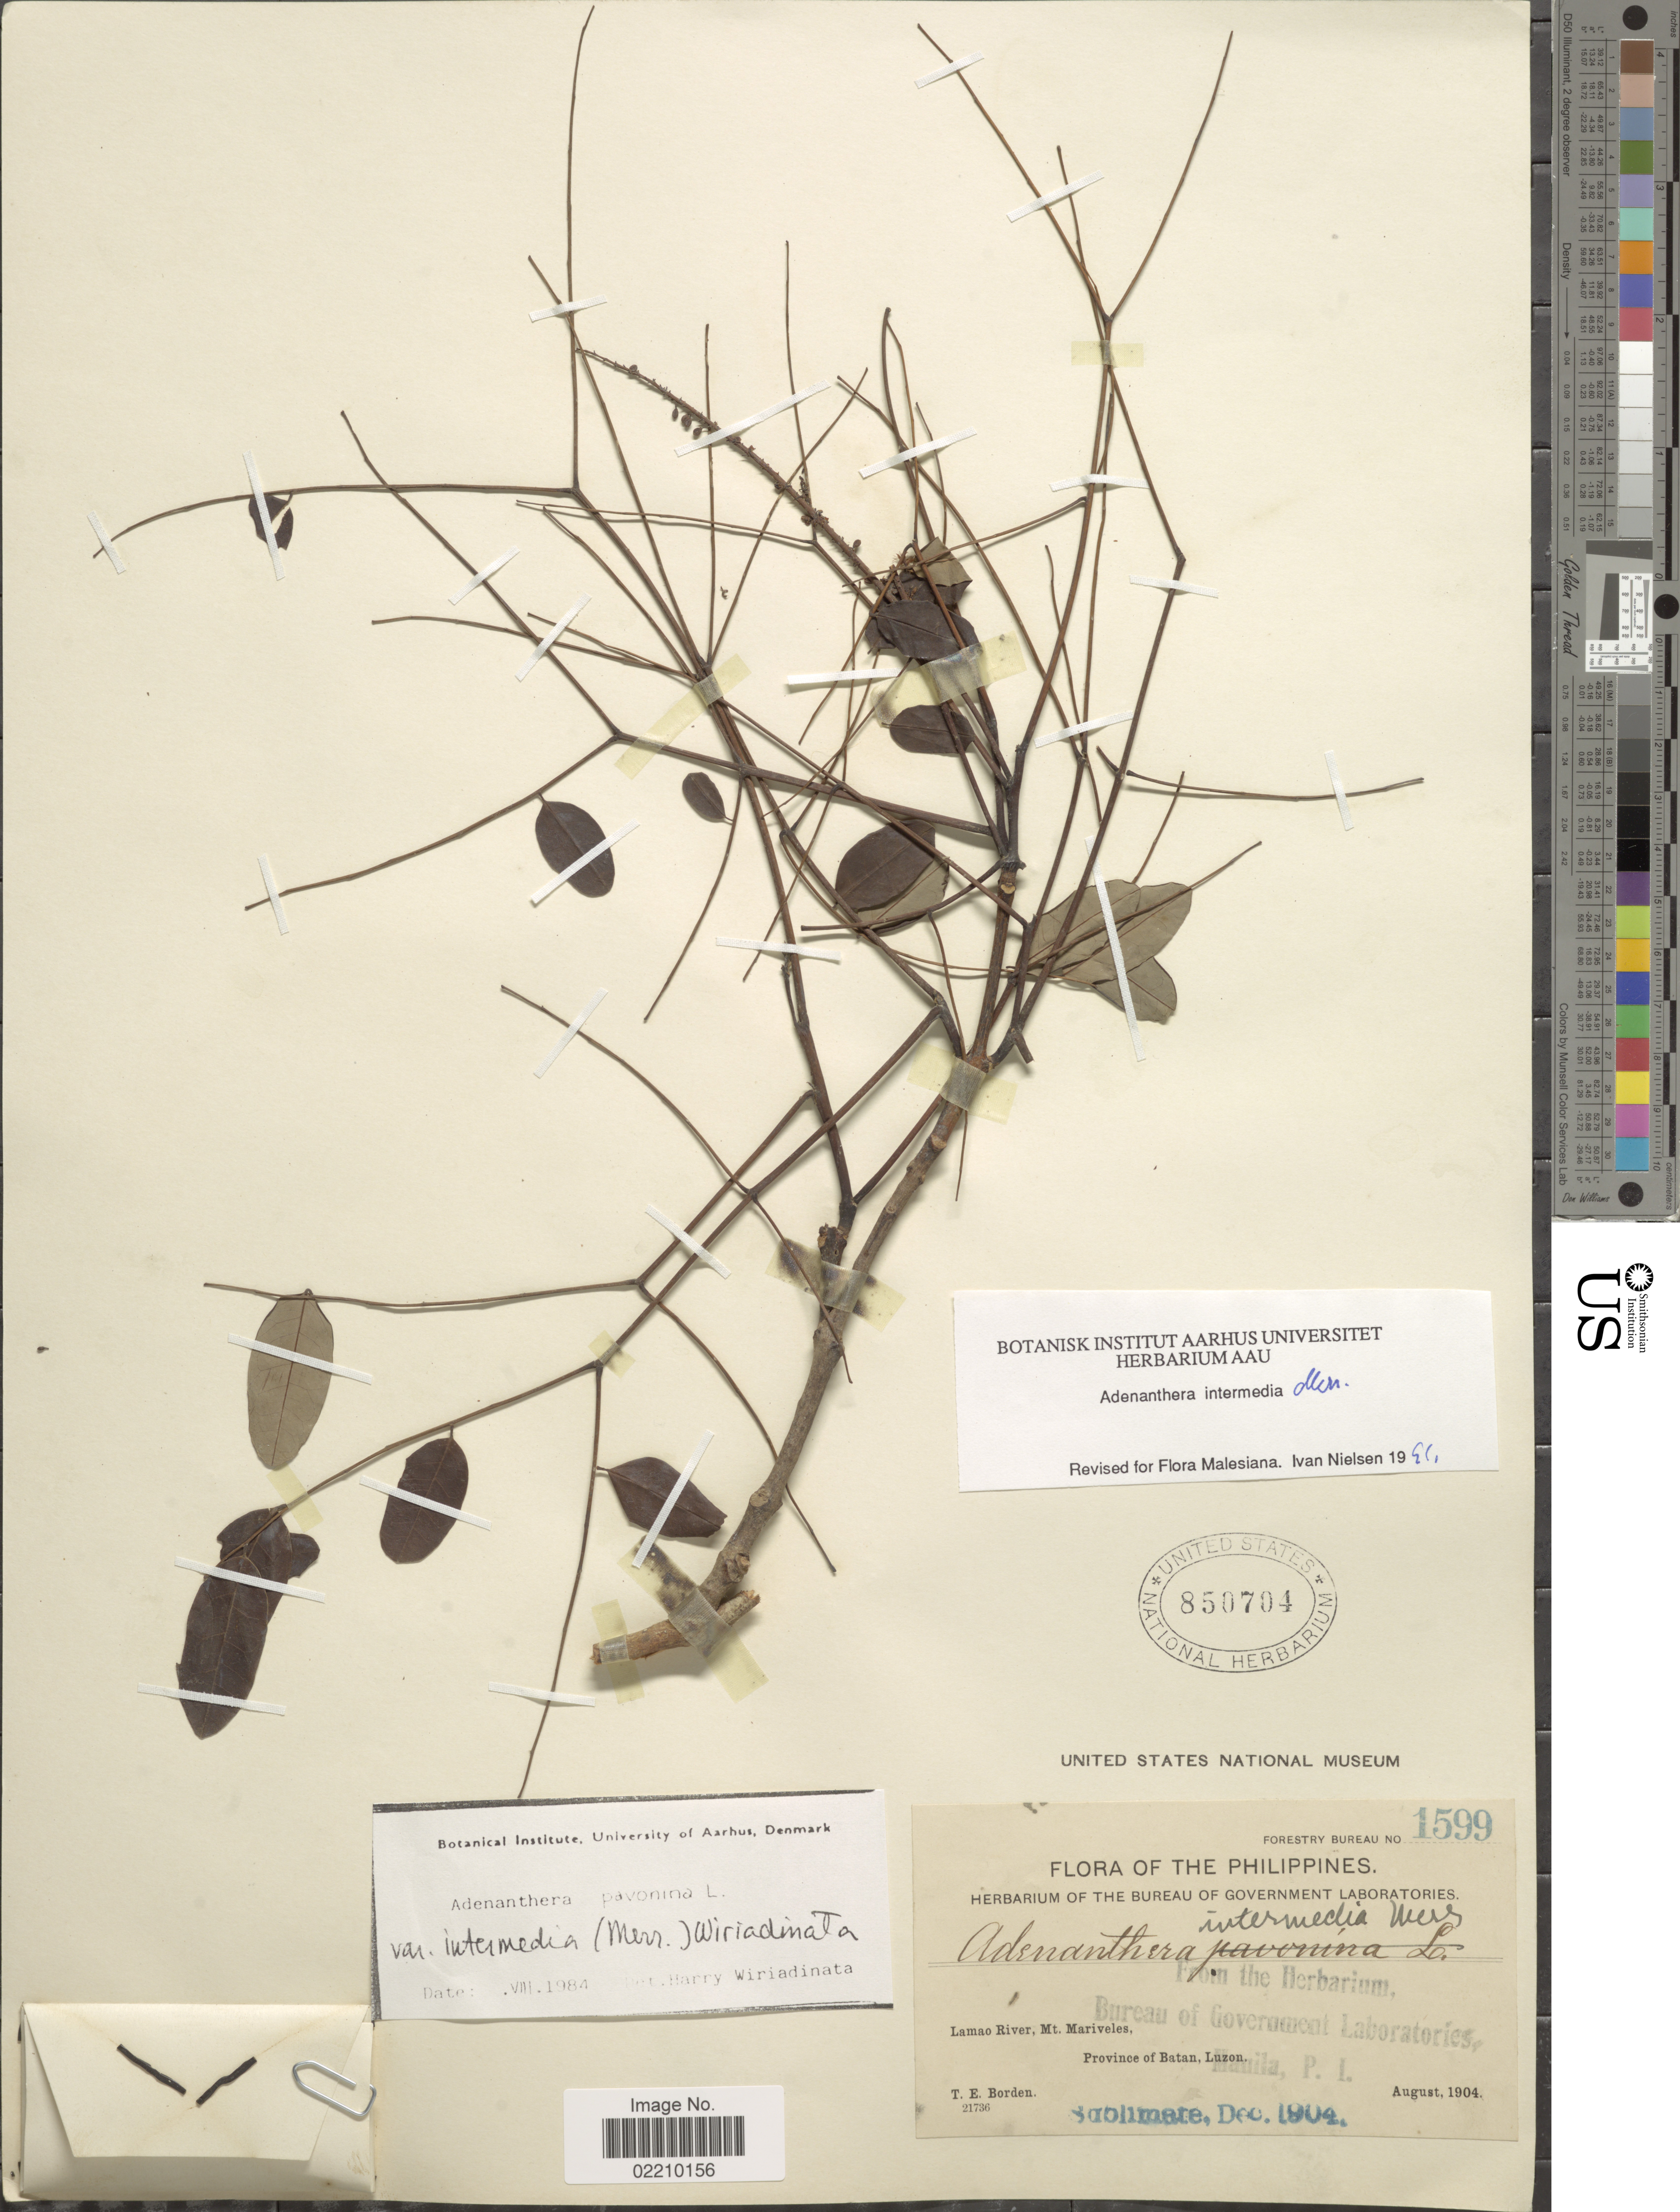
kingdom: Plantae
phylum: Tracheophyta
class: Magnoliopsida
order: Fabales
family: Fabaceae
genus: Adenanthera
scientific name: Adenanthera intermedia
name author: Merr.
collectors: T. E. Borden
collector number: Forestry Bureau 1599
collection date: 1904-08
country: Philippines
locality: Lamao River, Mt. Mariveles, Province of Batan, Luzon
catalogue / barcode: US 850704